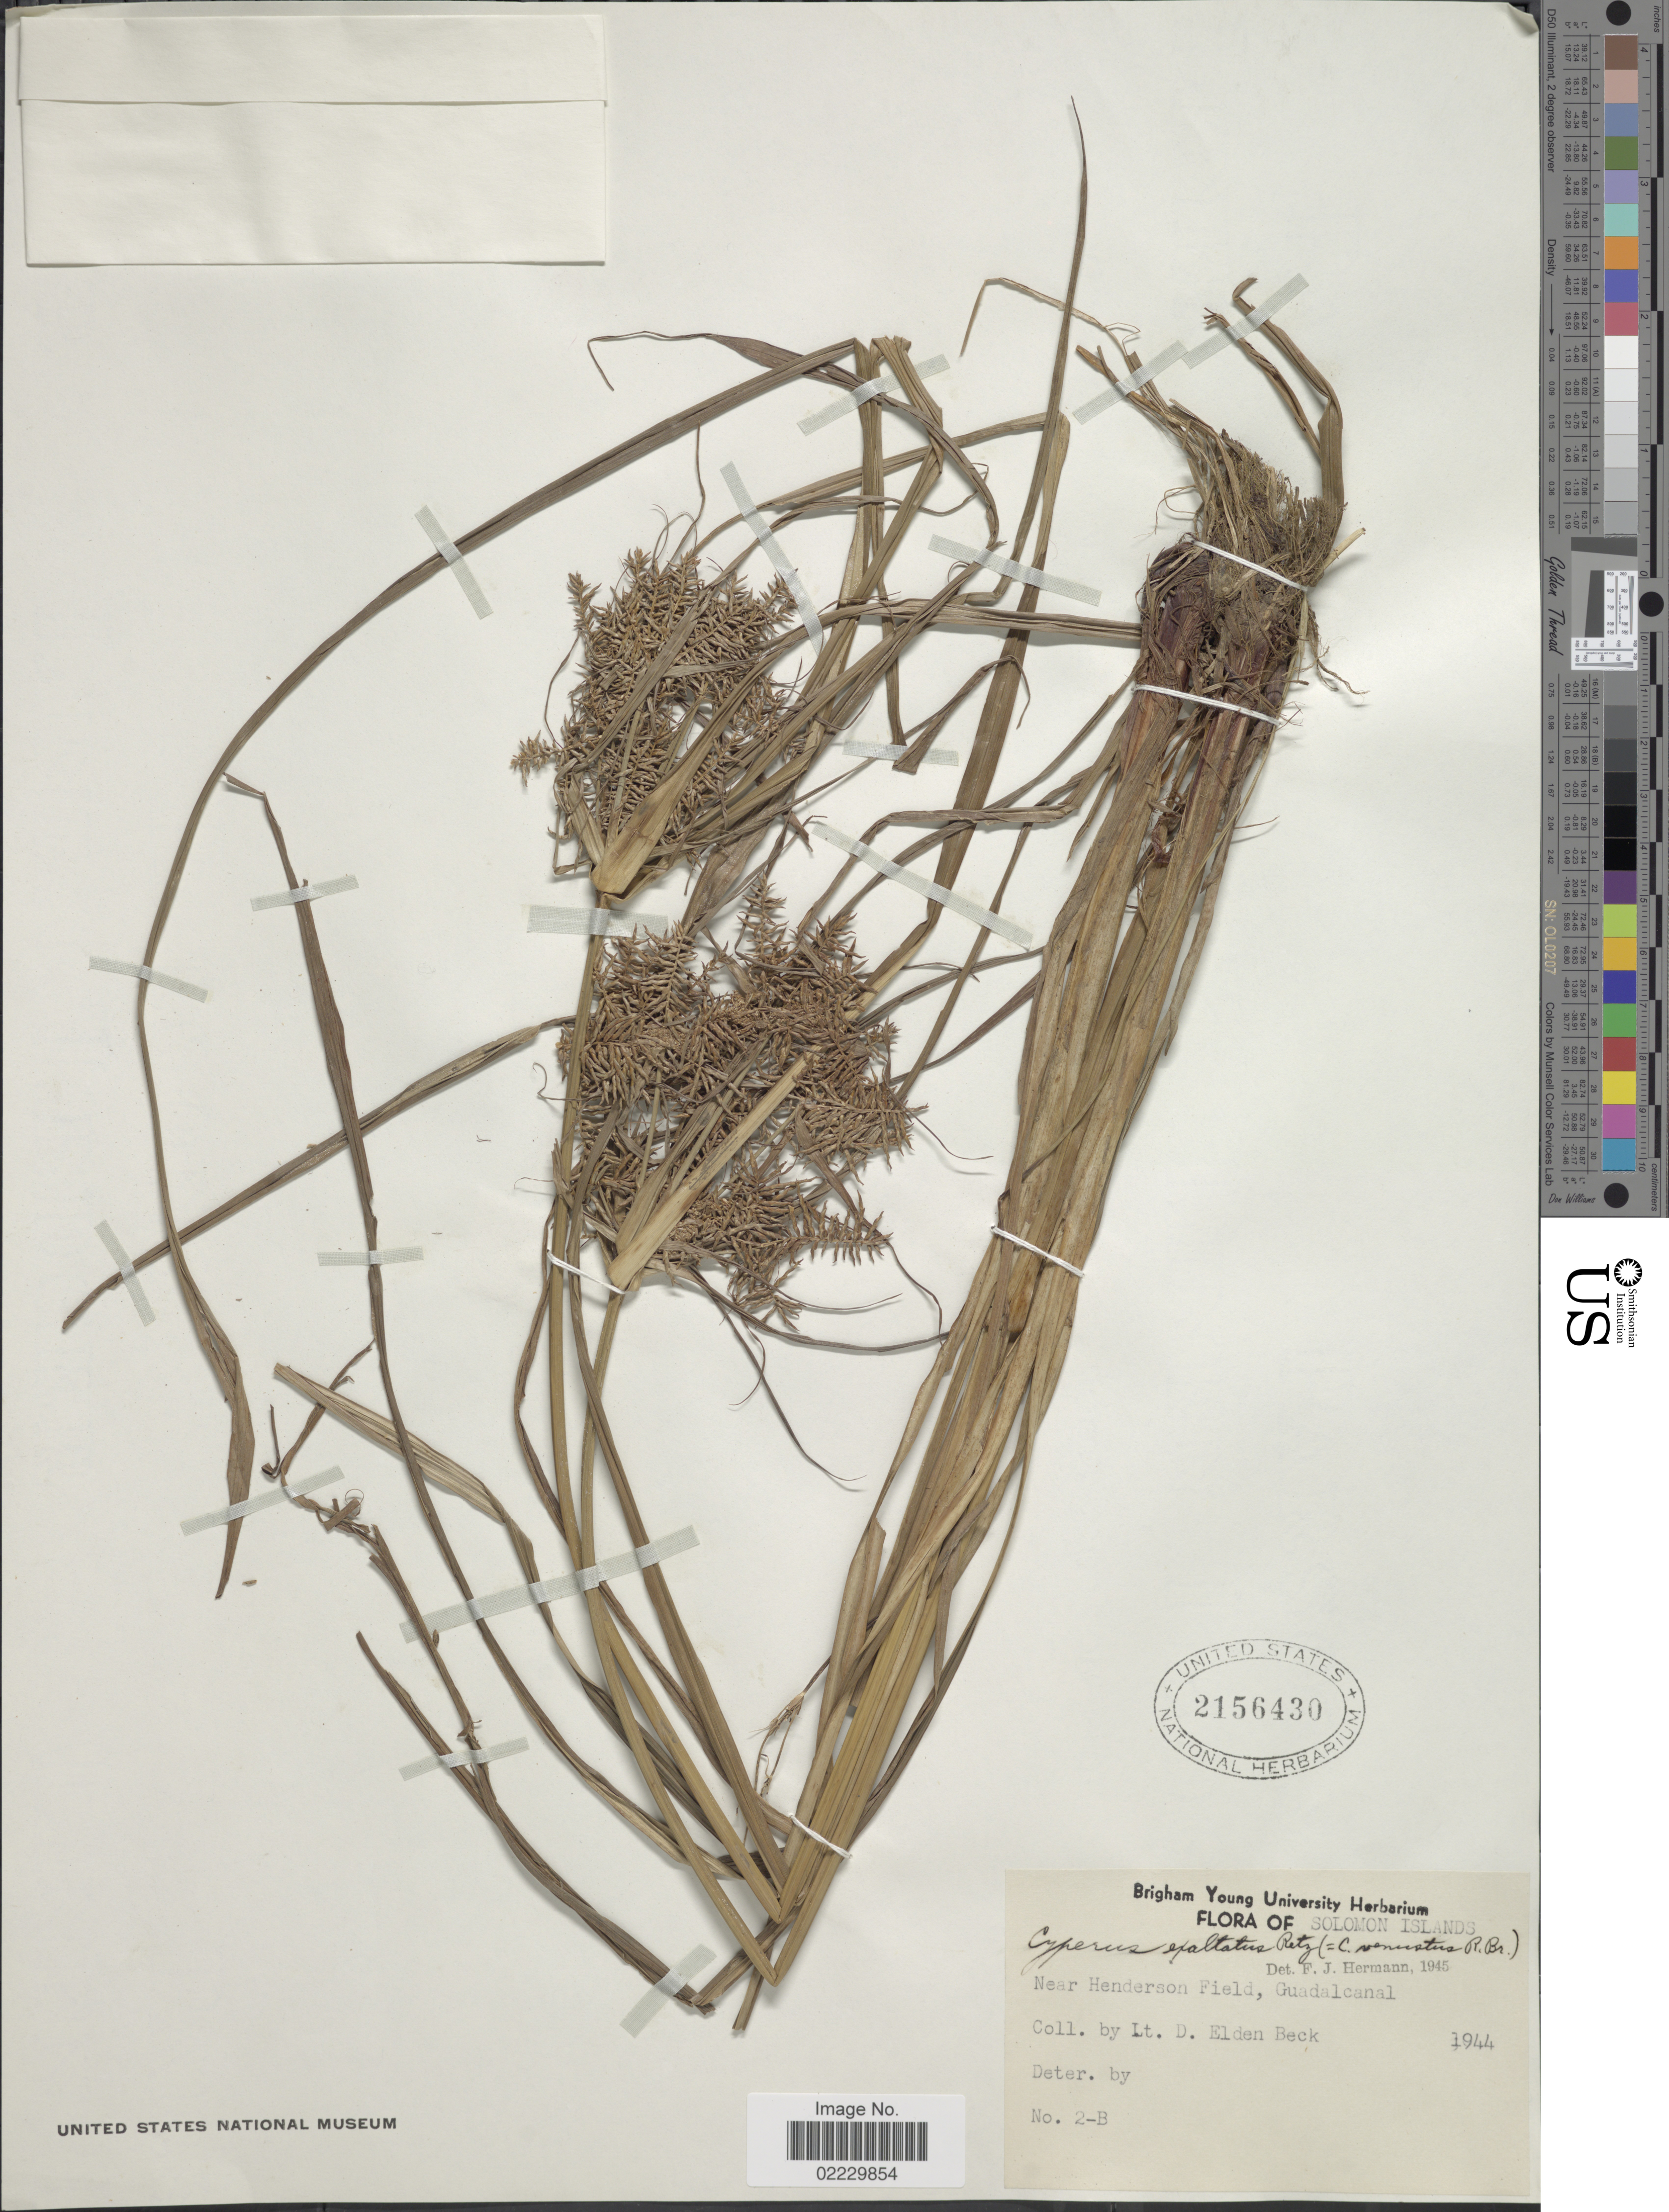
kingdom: Plantae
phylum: Tracheophyta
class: Liliopsida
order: Poales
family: Cyperaceae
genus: Cyperus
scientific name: Cyperus exaltatus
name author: Retz.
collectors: E.D. Beck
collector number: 2-B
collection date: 1944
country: Solomon Islands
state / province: Solomon Islands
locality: Near Henderson Field, Guadalcanal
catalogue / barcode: US 2156430